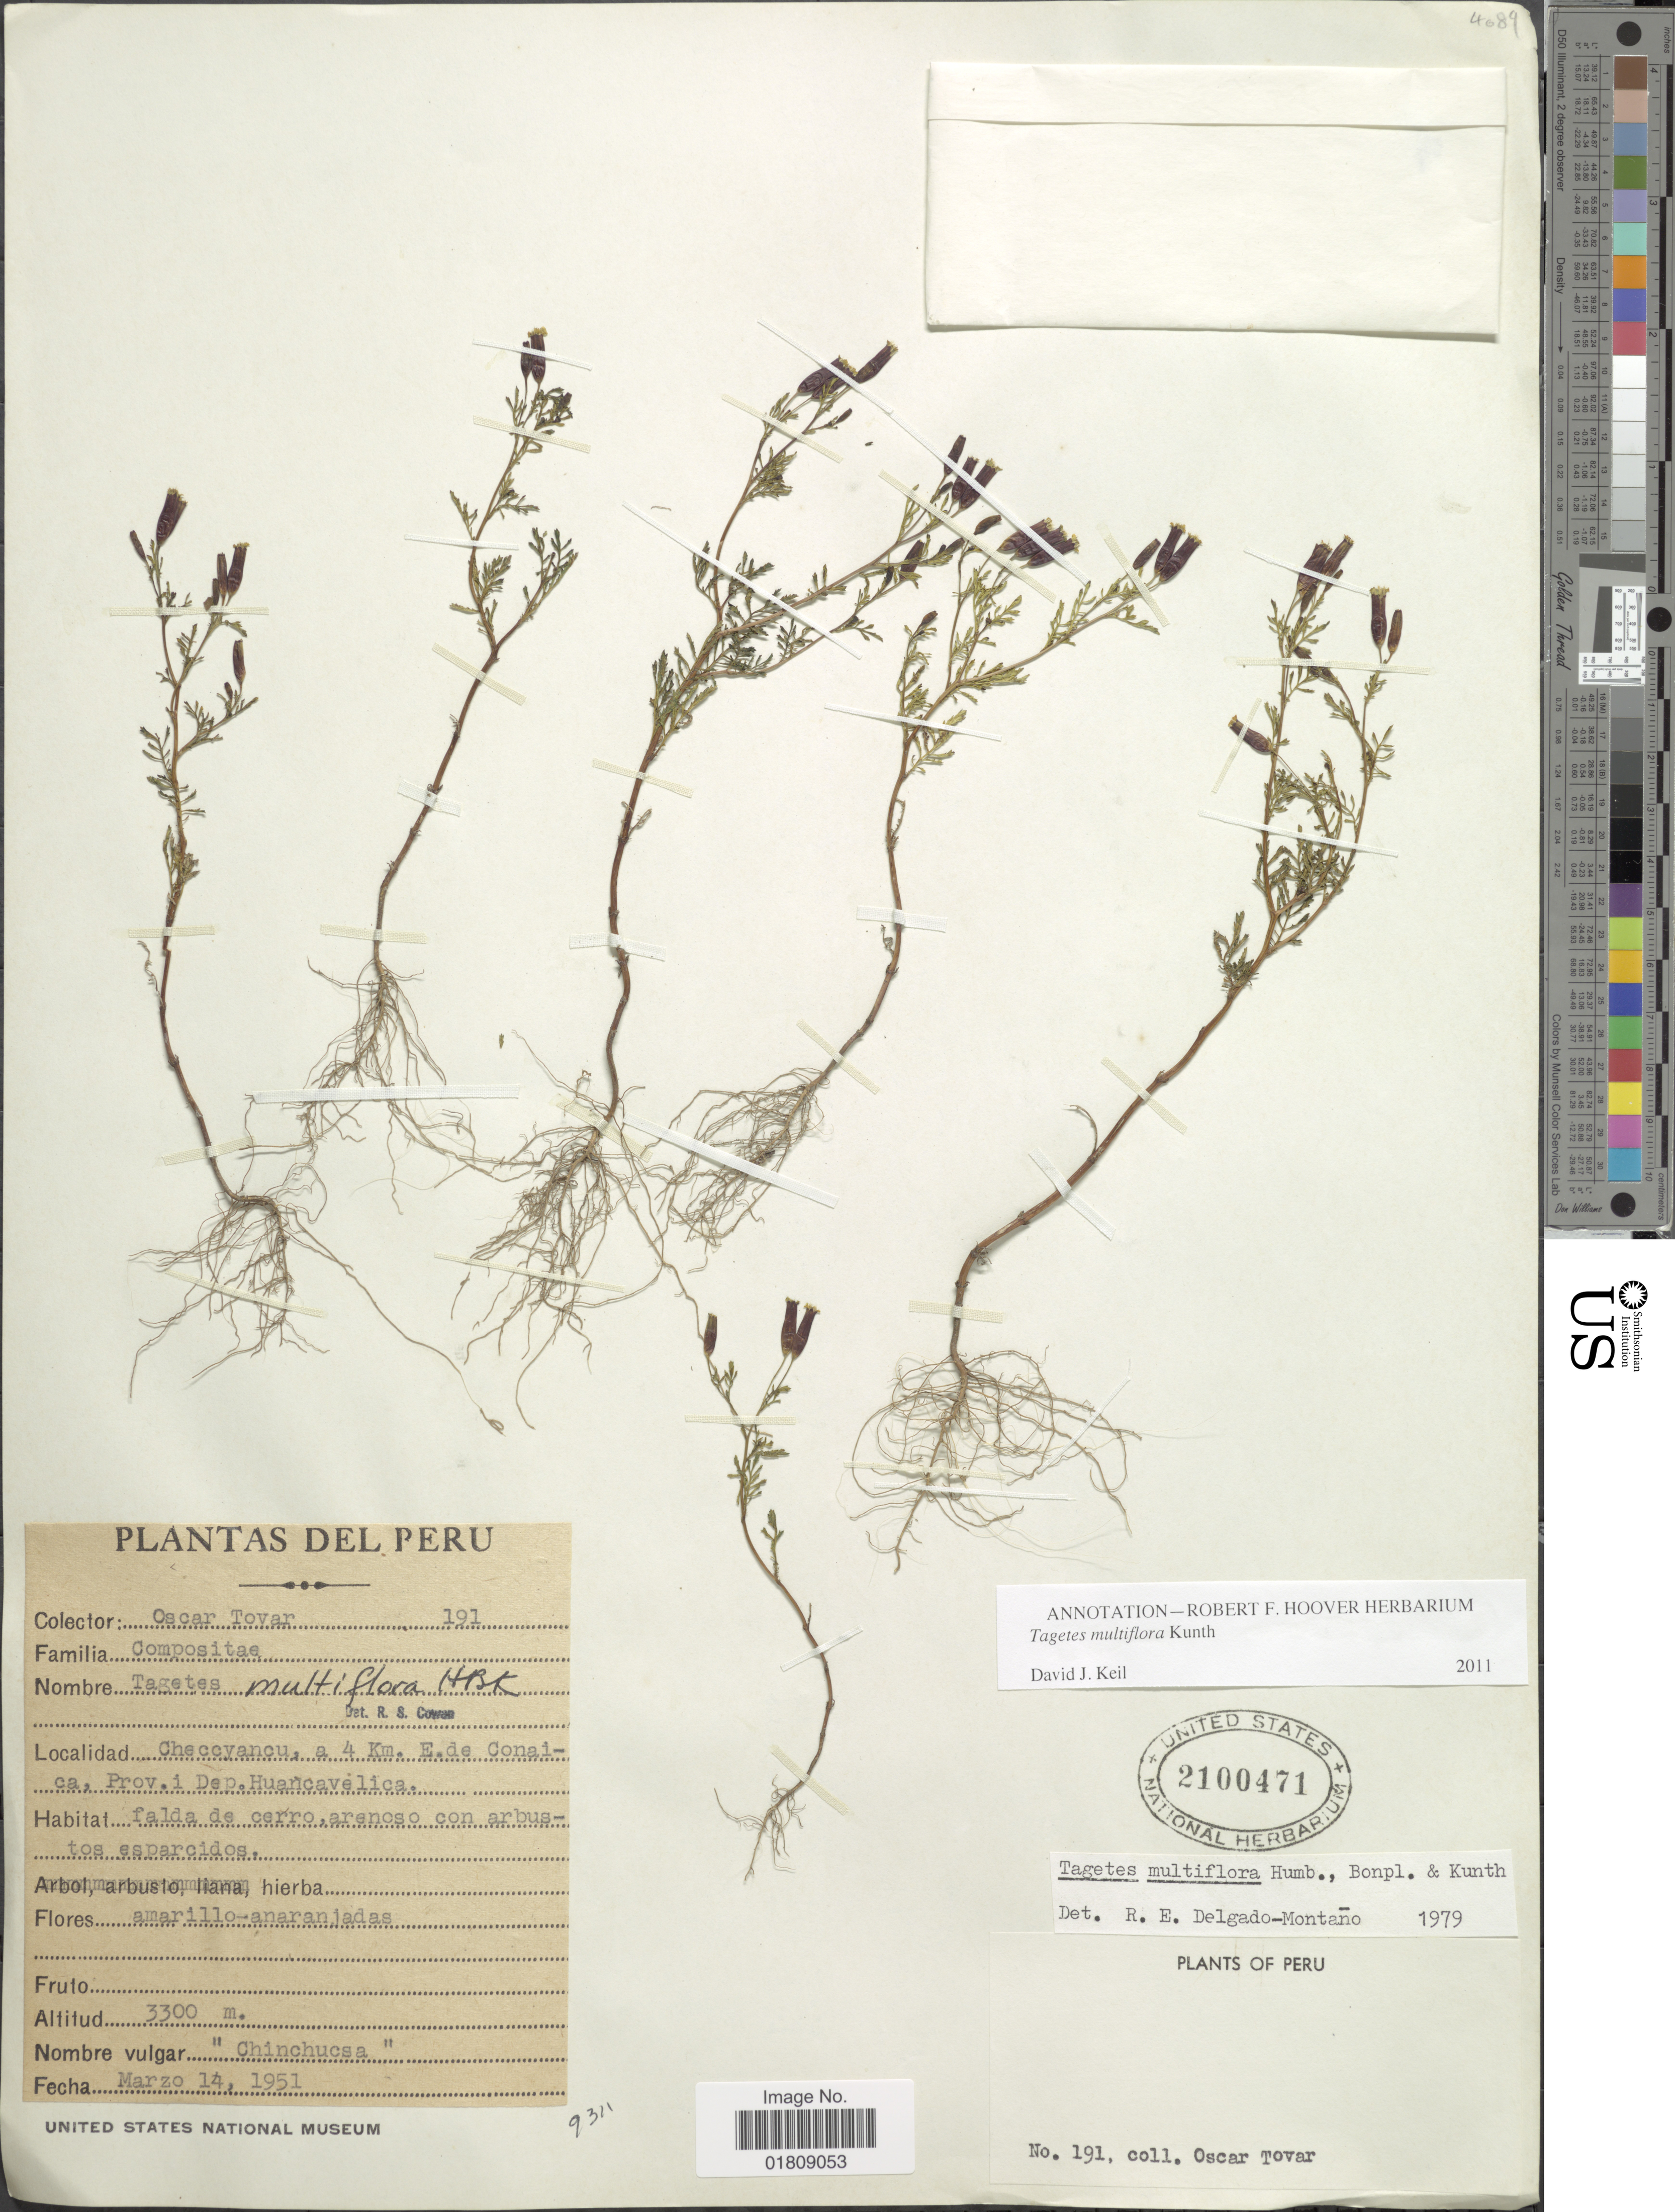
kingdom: Plantae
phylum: Tracheophyta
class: Magnoliopsida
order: Asterales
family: Asteraceae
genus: Tagetes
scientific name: Tagetes multiflora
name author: Kunth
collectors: Ó. Tovar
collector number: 191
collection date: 1951-03-14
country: Peru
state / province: Huancavelica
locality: Checcyancu, a 4 km E de Conaica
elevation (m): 3300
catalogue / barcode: US 2100471